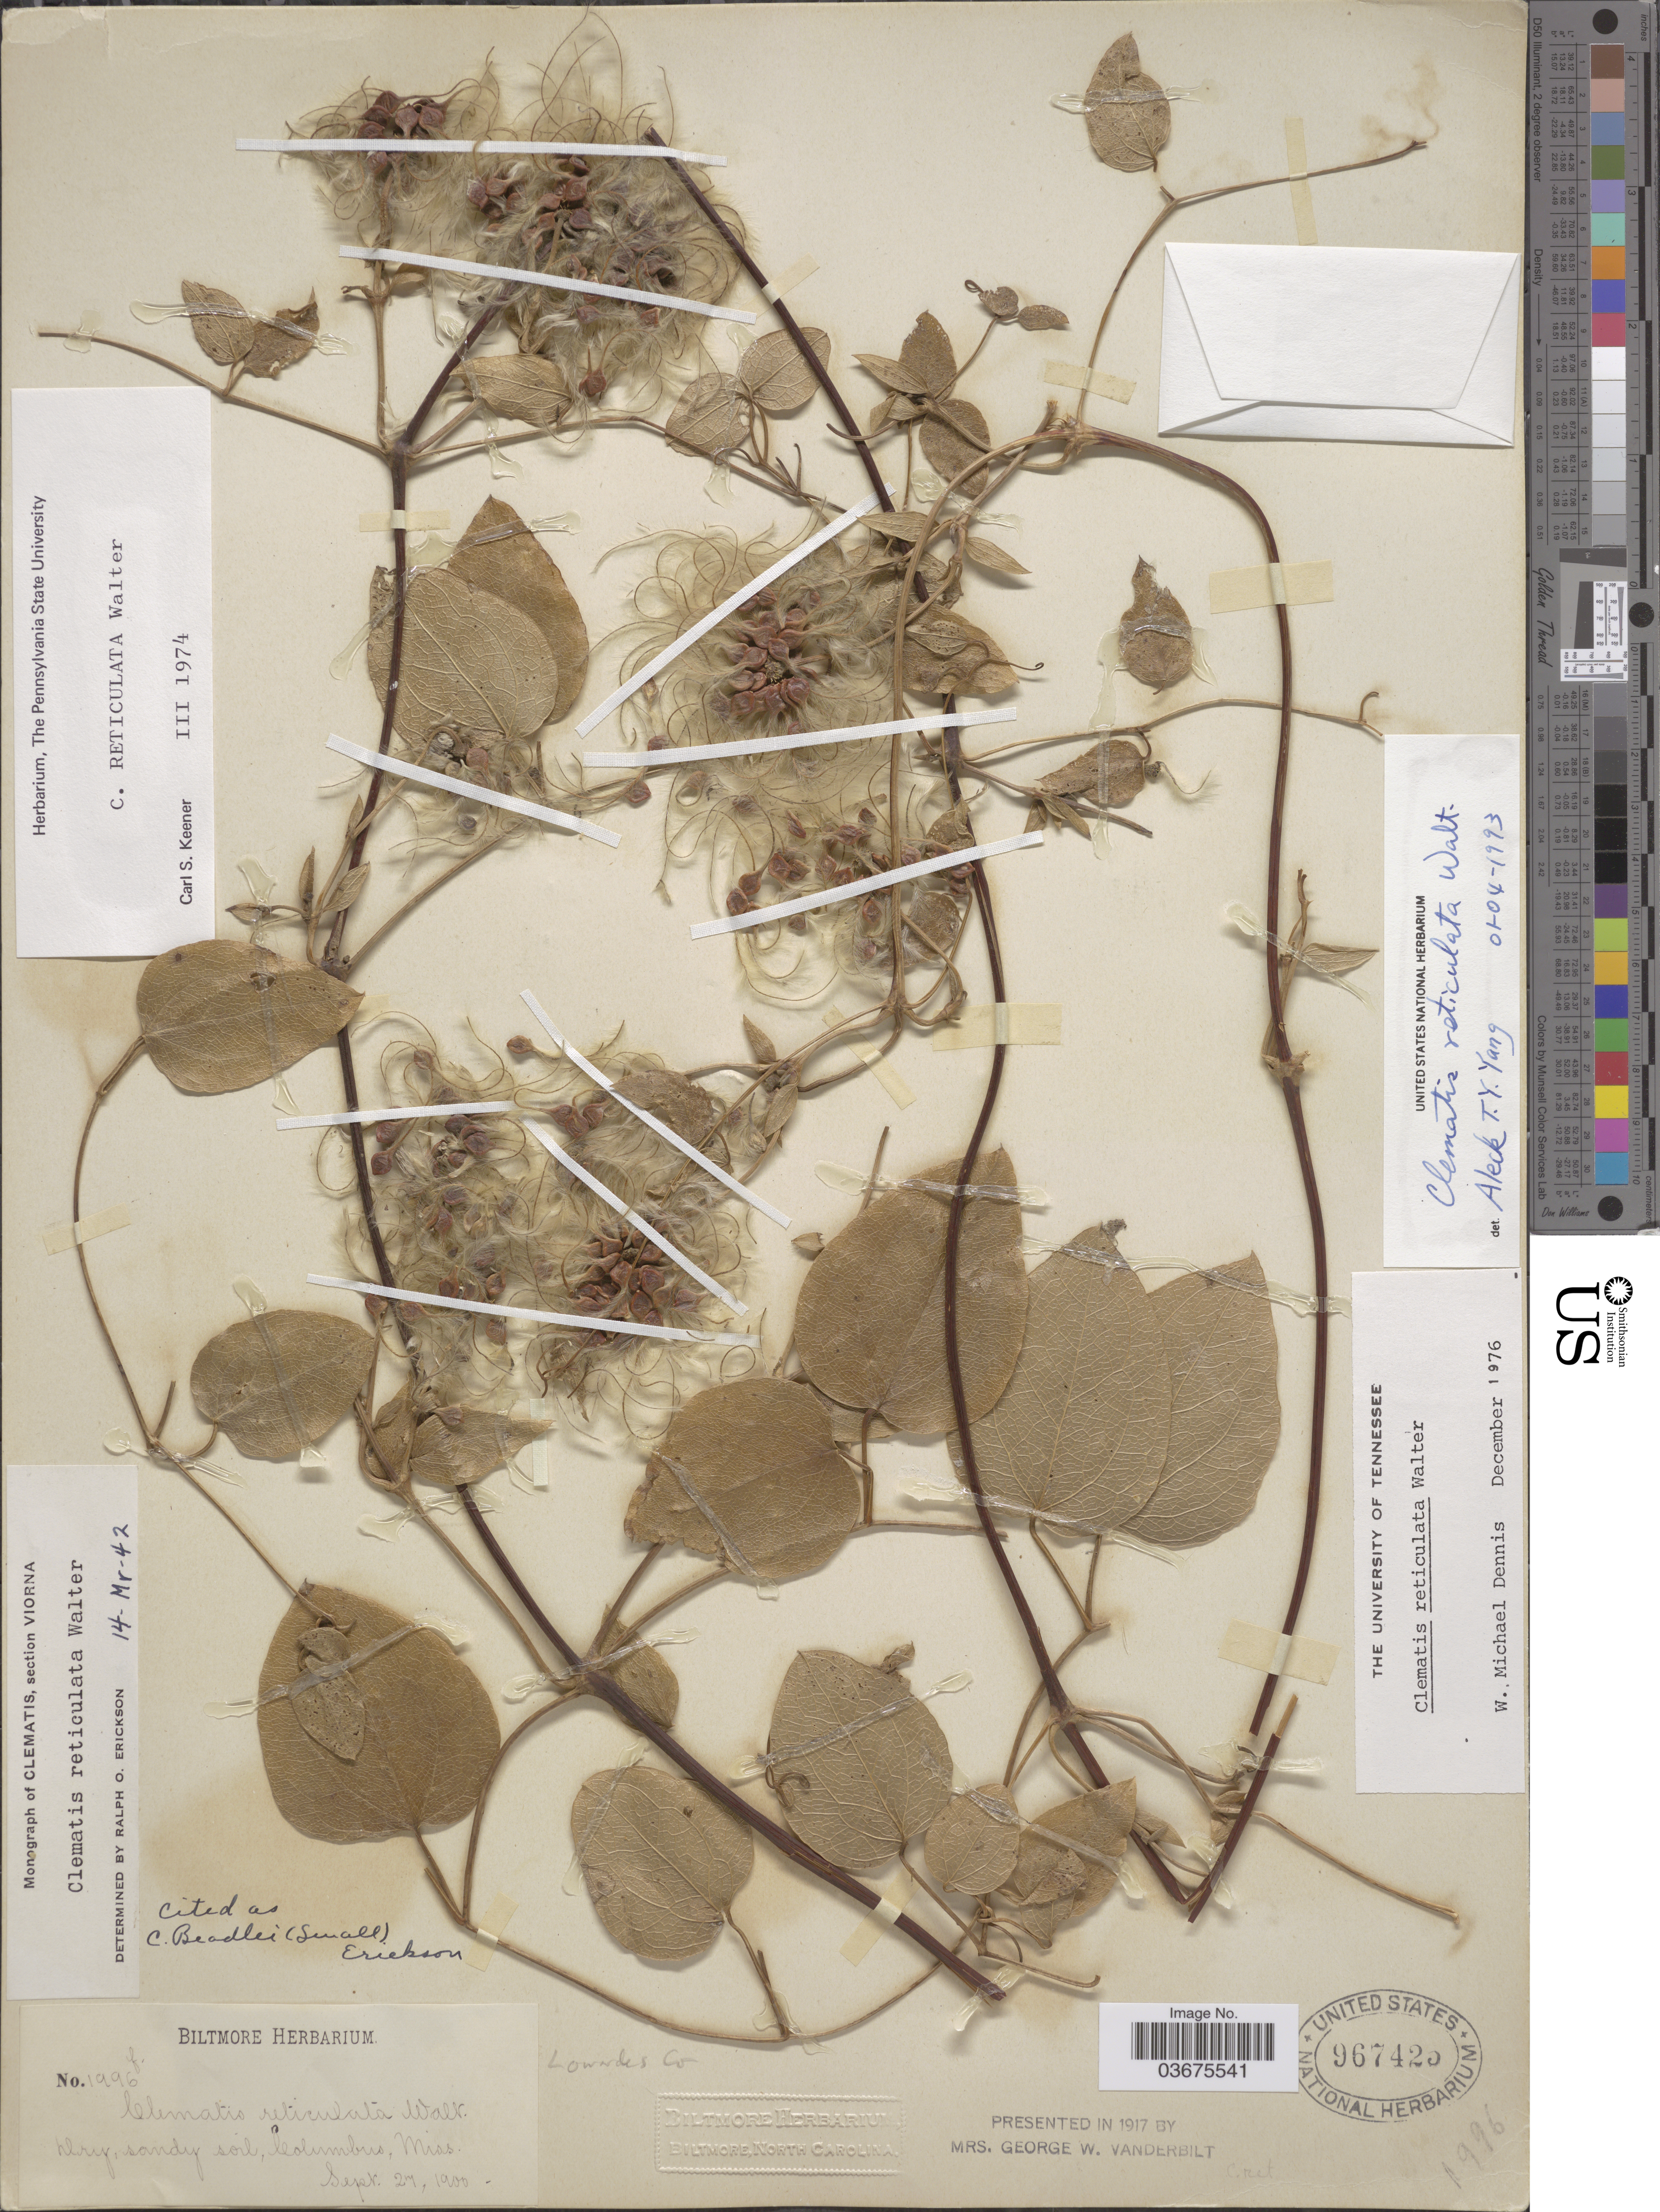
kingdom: Plantae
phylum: Tracheophyta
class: Magnoliopsida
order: Ranunculales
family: Ranunculaceae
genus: Clematis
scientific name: Clematis reticulata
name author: Walter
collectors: ex herb. Biltmore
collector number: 1996f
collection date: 1900-09-27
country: United States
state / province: Mississippi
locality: Columbus. Lowndes Co.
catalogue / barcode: US 967425